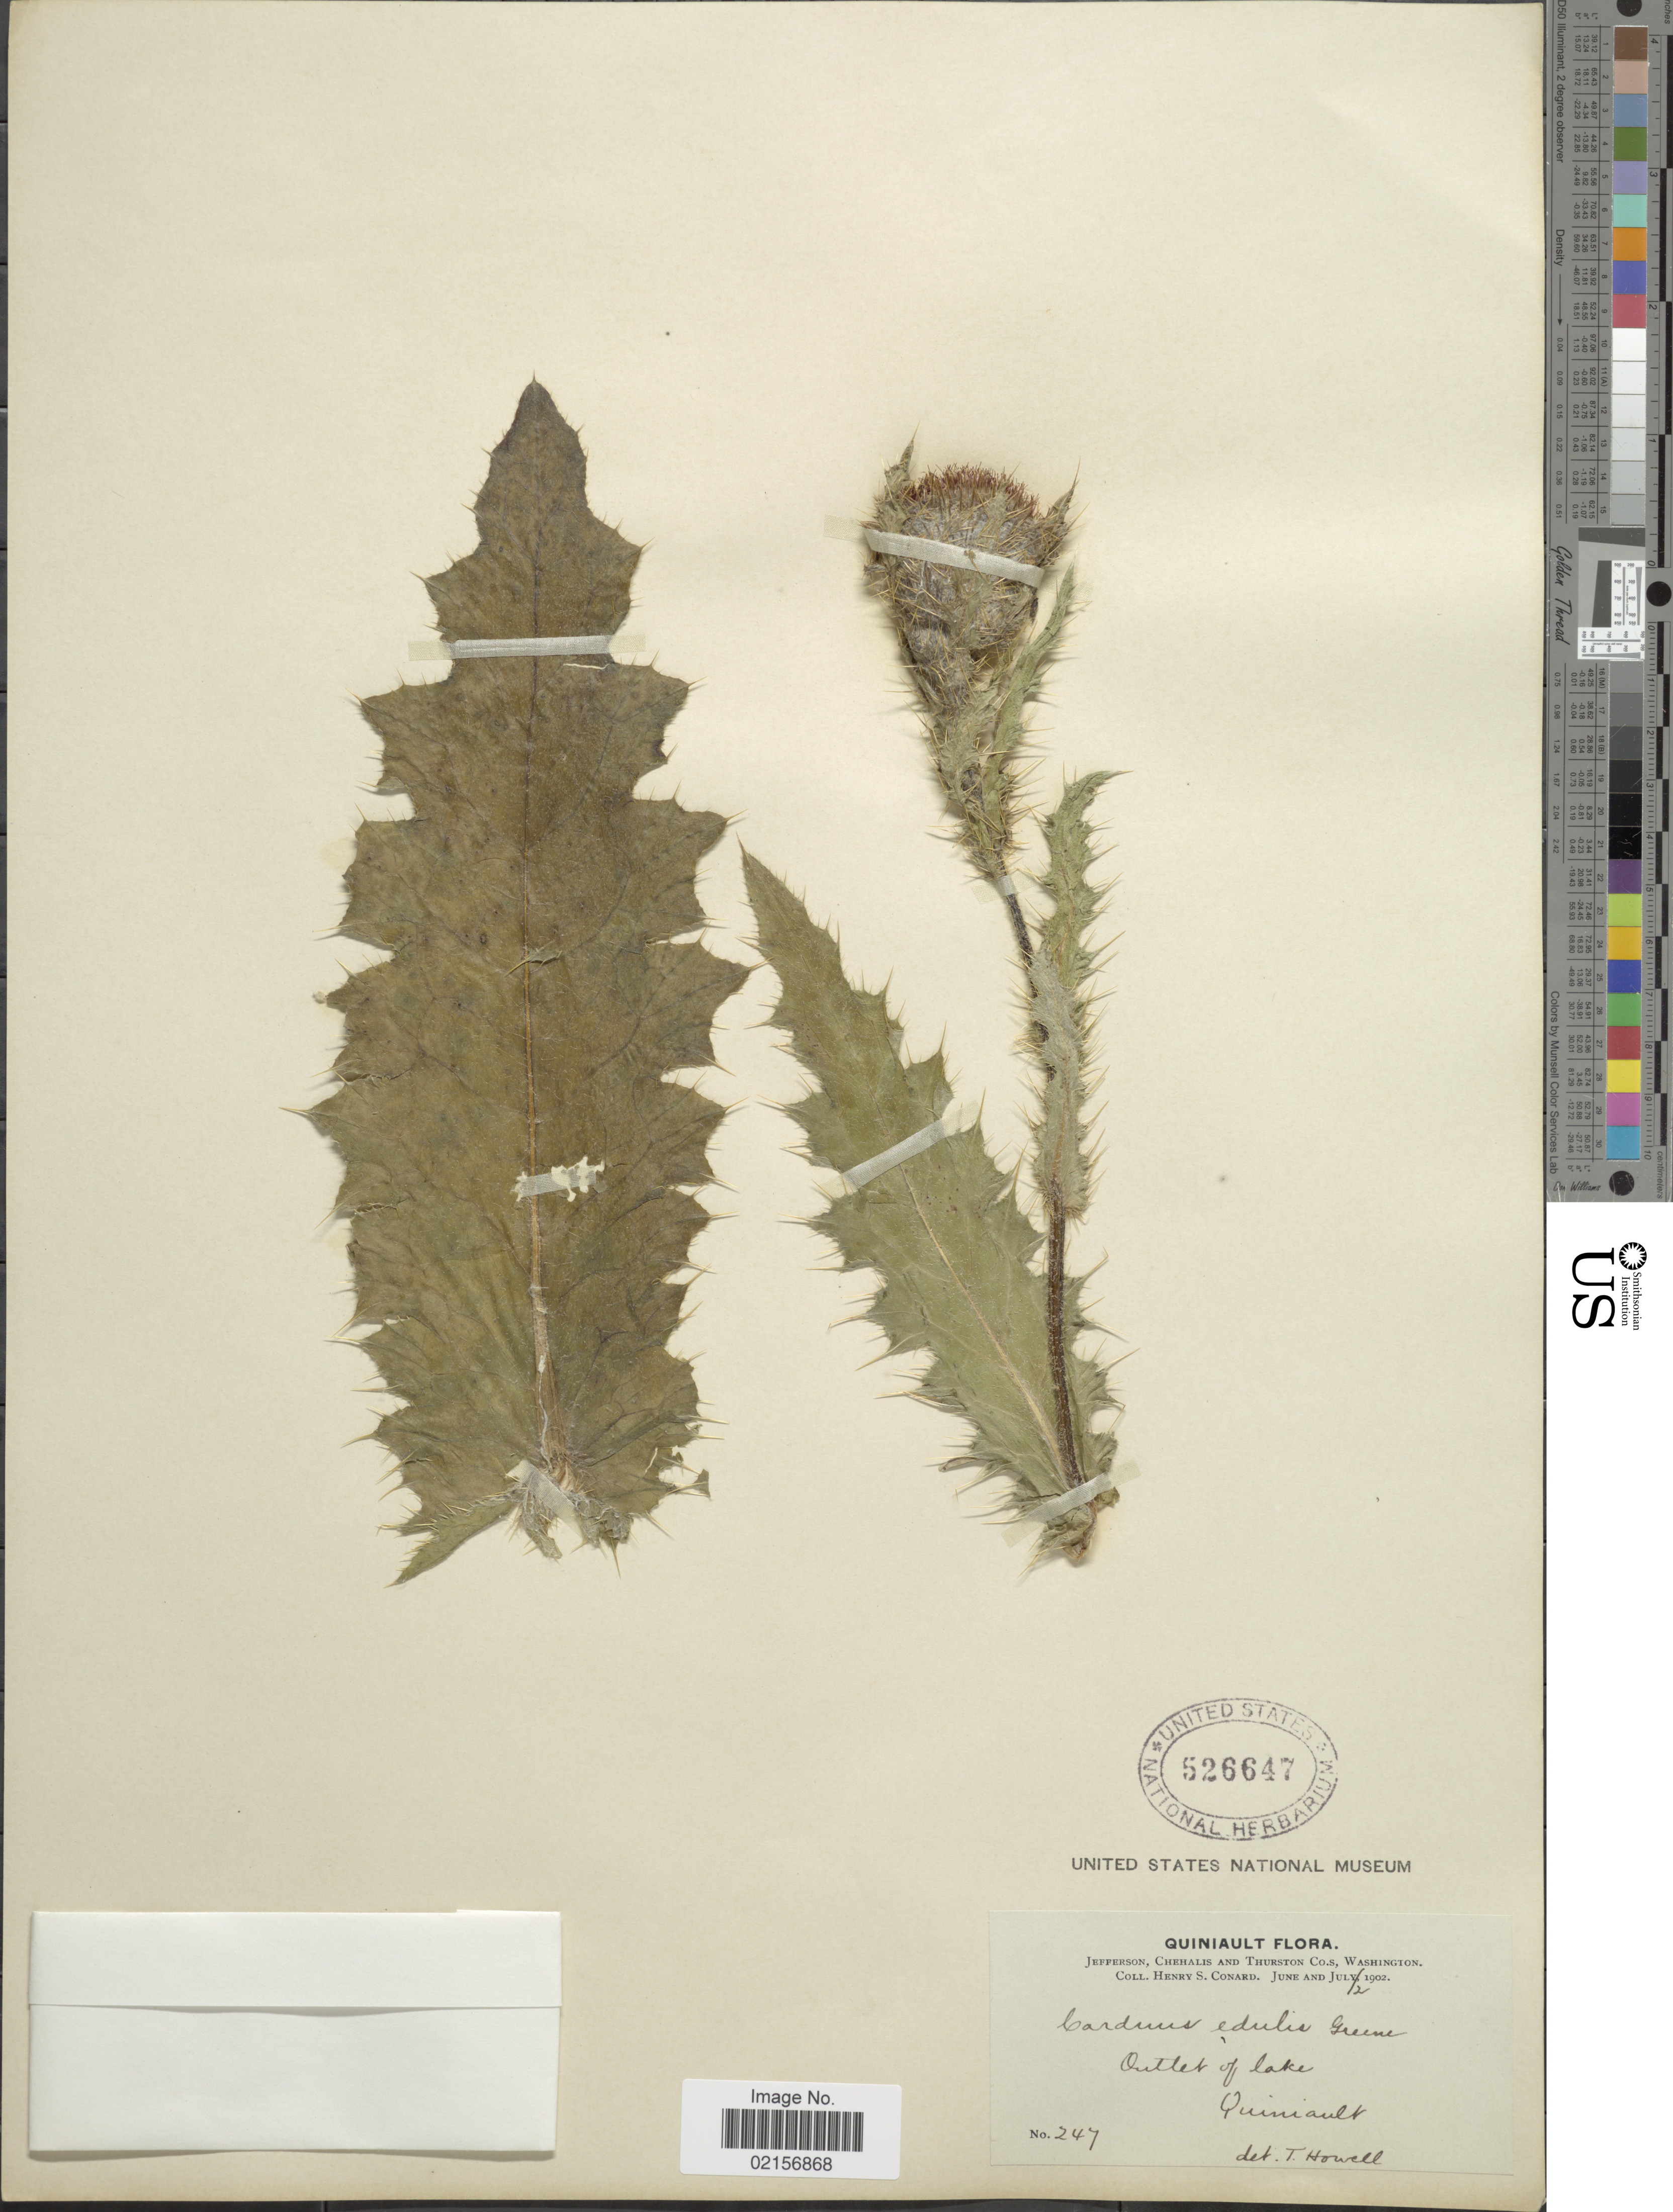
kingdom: Plantae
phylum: Tracheophyta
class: Magnoliopsida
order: Asterales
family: Asteraceae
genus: Cirsium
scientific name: Cirsium edule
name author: Nutt.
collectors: H. S. Conard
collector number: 247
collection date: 1902-06/1902-07-12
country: United States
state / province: Washington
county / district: Thurston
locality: Quiniault, Jefferson, Chehalis and Thurston Co., outlet of lake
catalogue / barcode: US 526647